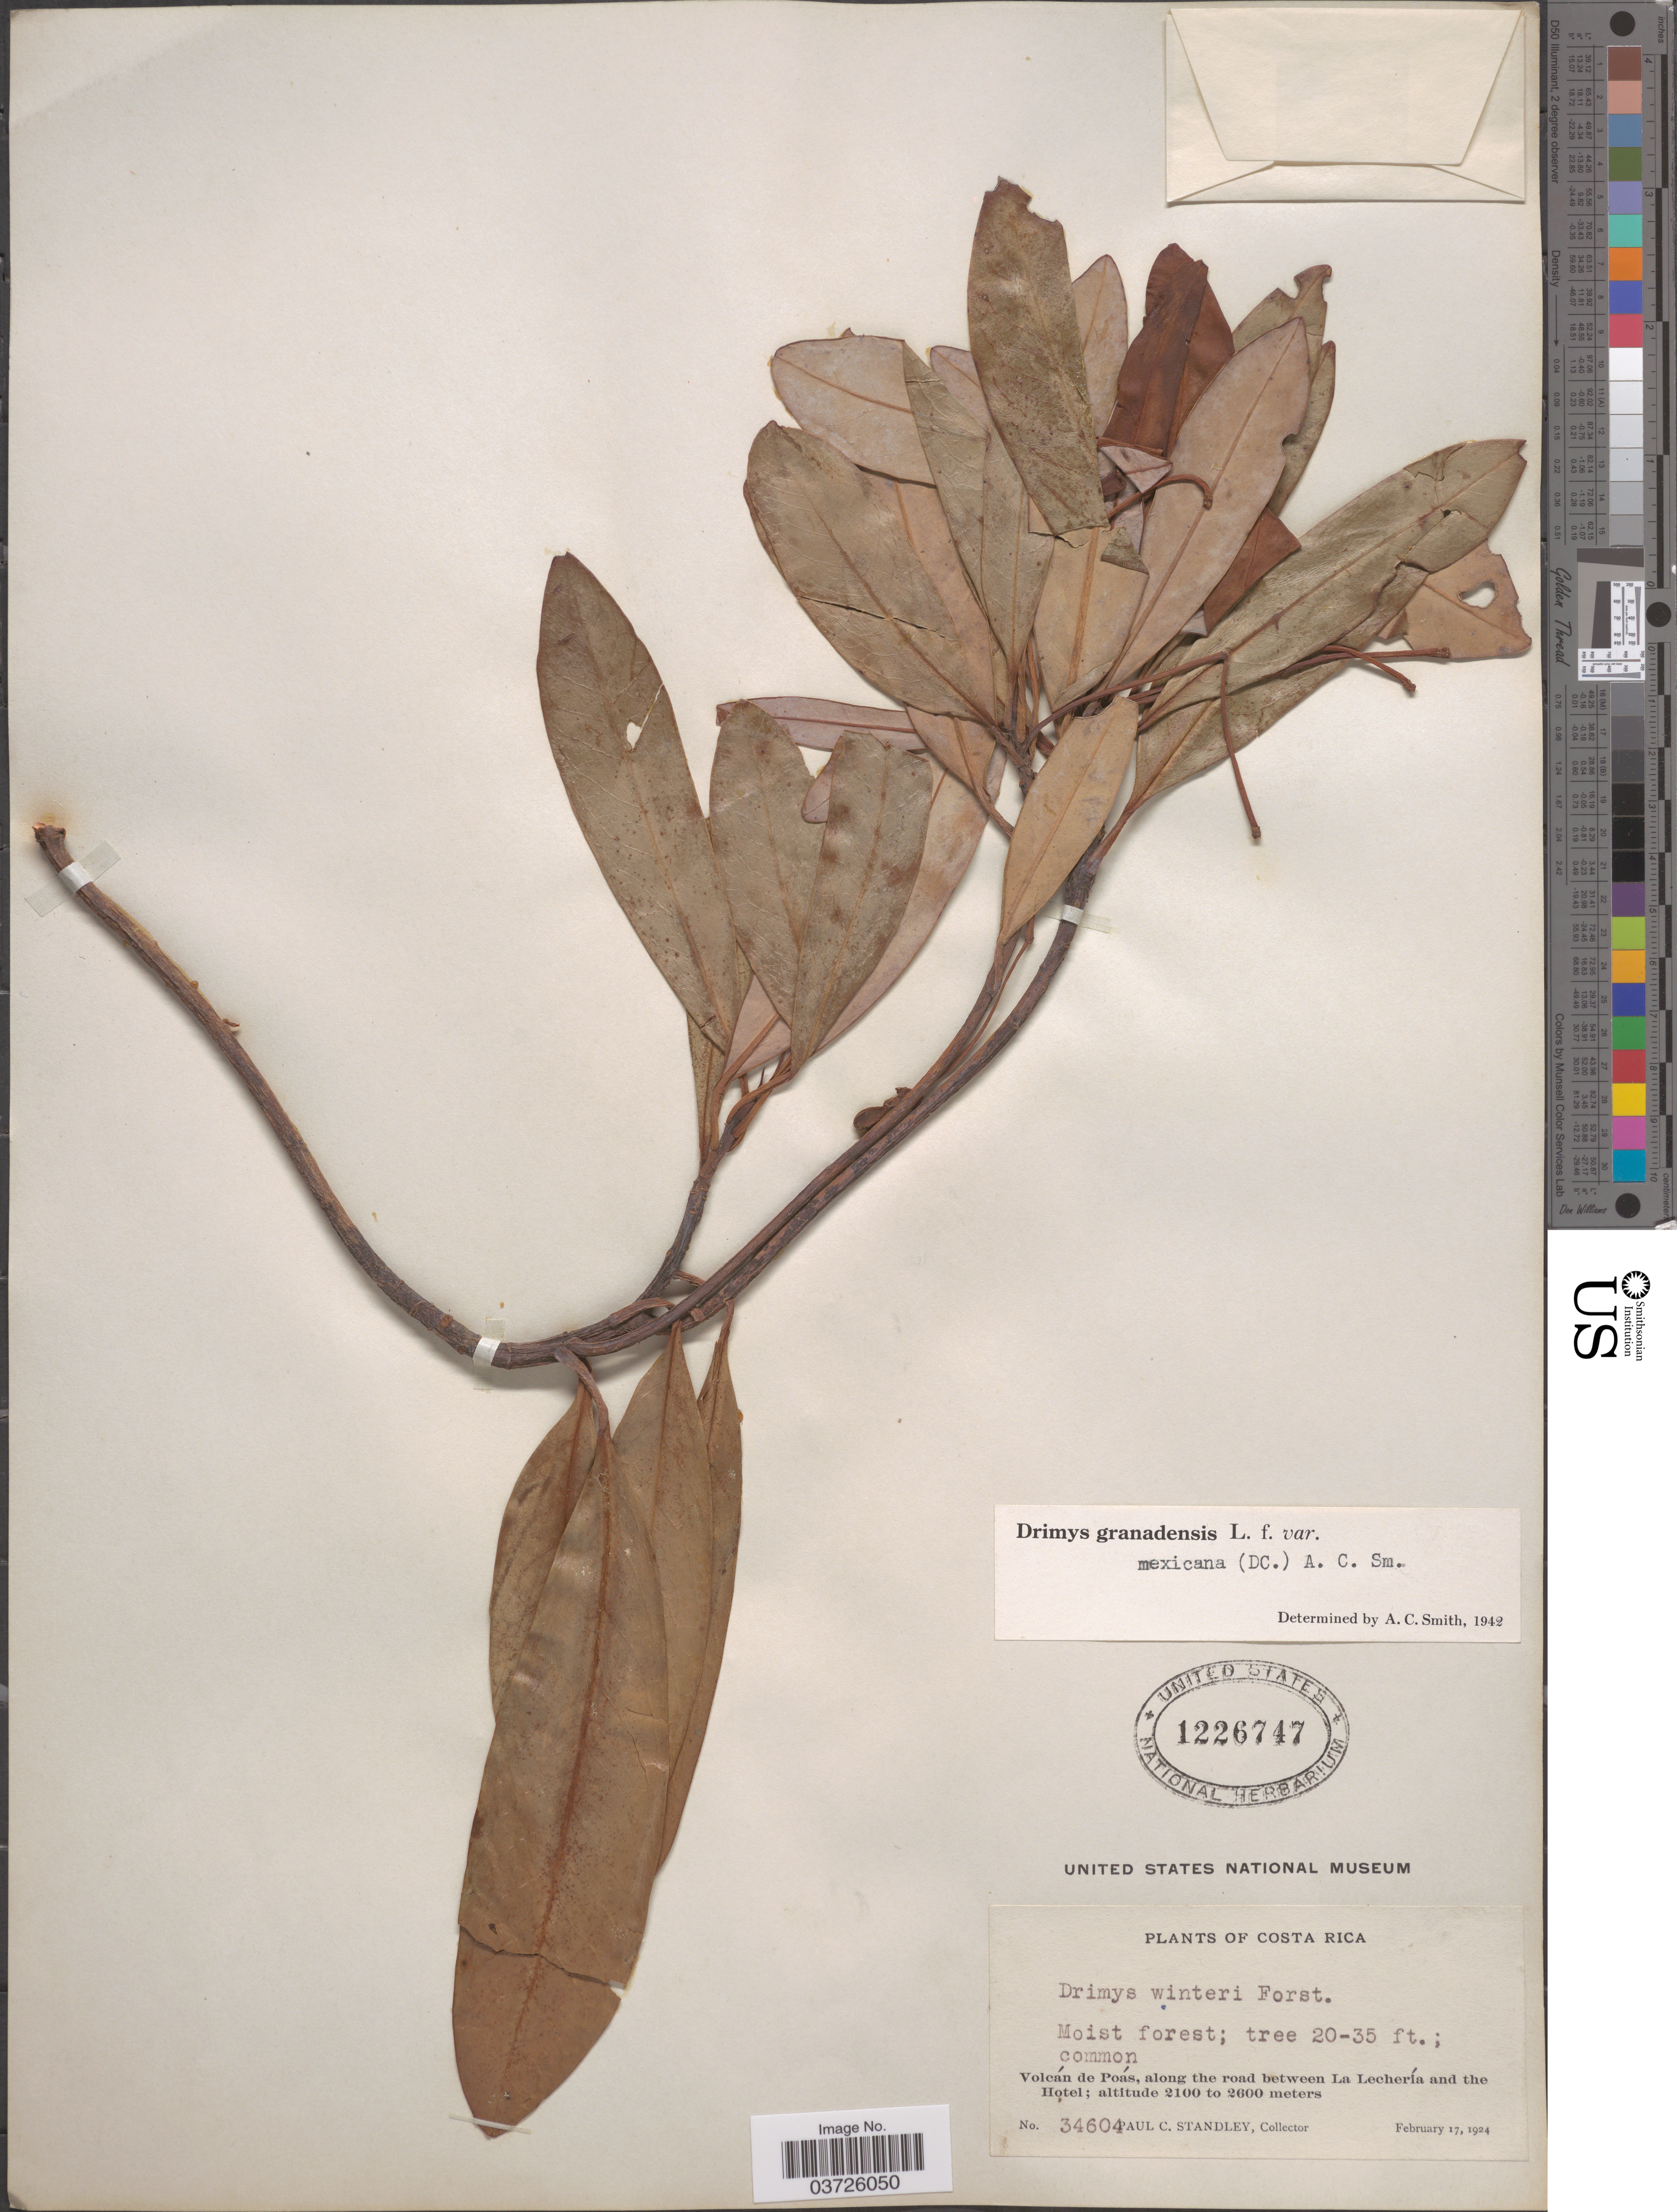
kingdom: Plantae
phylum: Tracheophyta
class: Magnoliopsida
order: Canellales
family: Winteraceae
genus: Drimys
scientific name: Drimys granadensis var. mexicana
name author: L. f.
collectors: P. C. Standley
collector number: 34604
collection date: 1924-02-17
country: Costa Rica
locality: Volcán de Poás, along the road between La Lechería and the Hotel.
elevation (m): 2100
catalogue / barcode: US 1226747